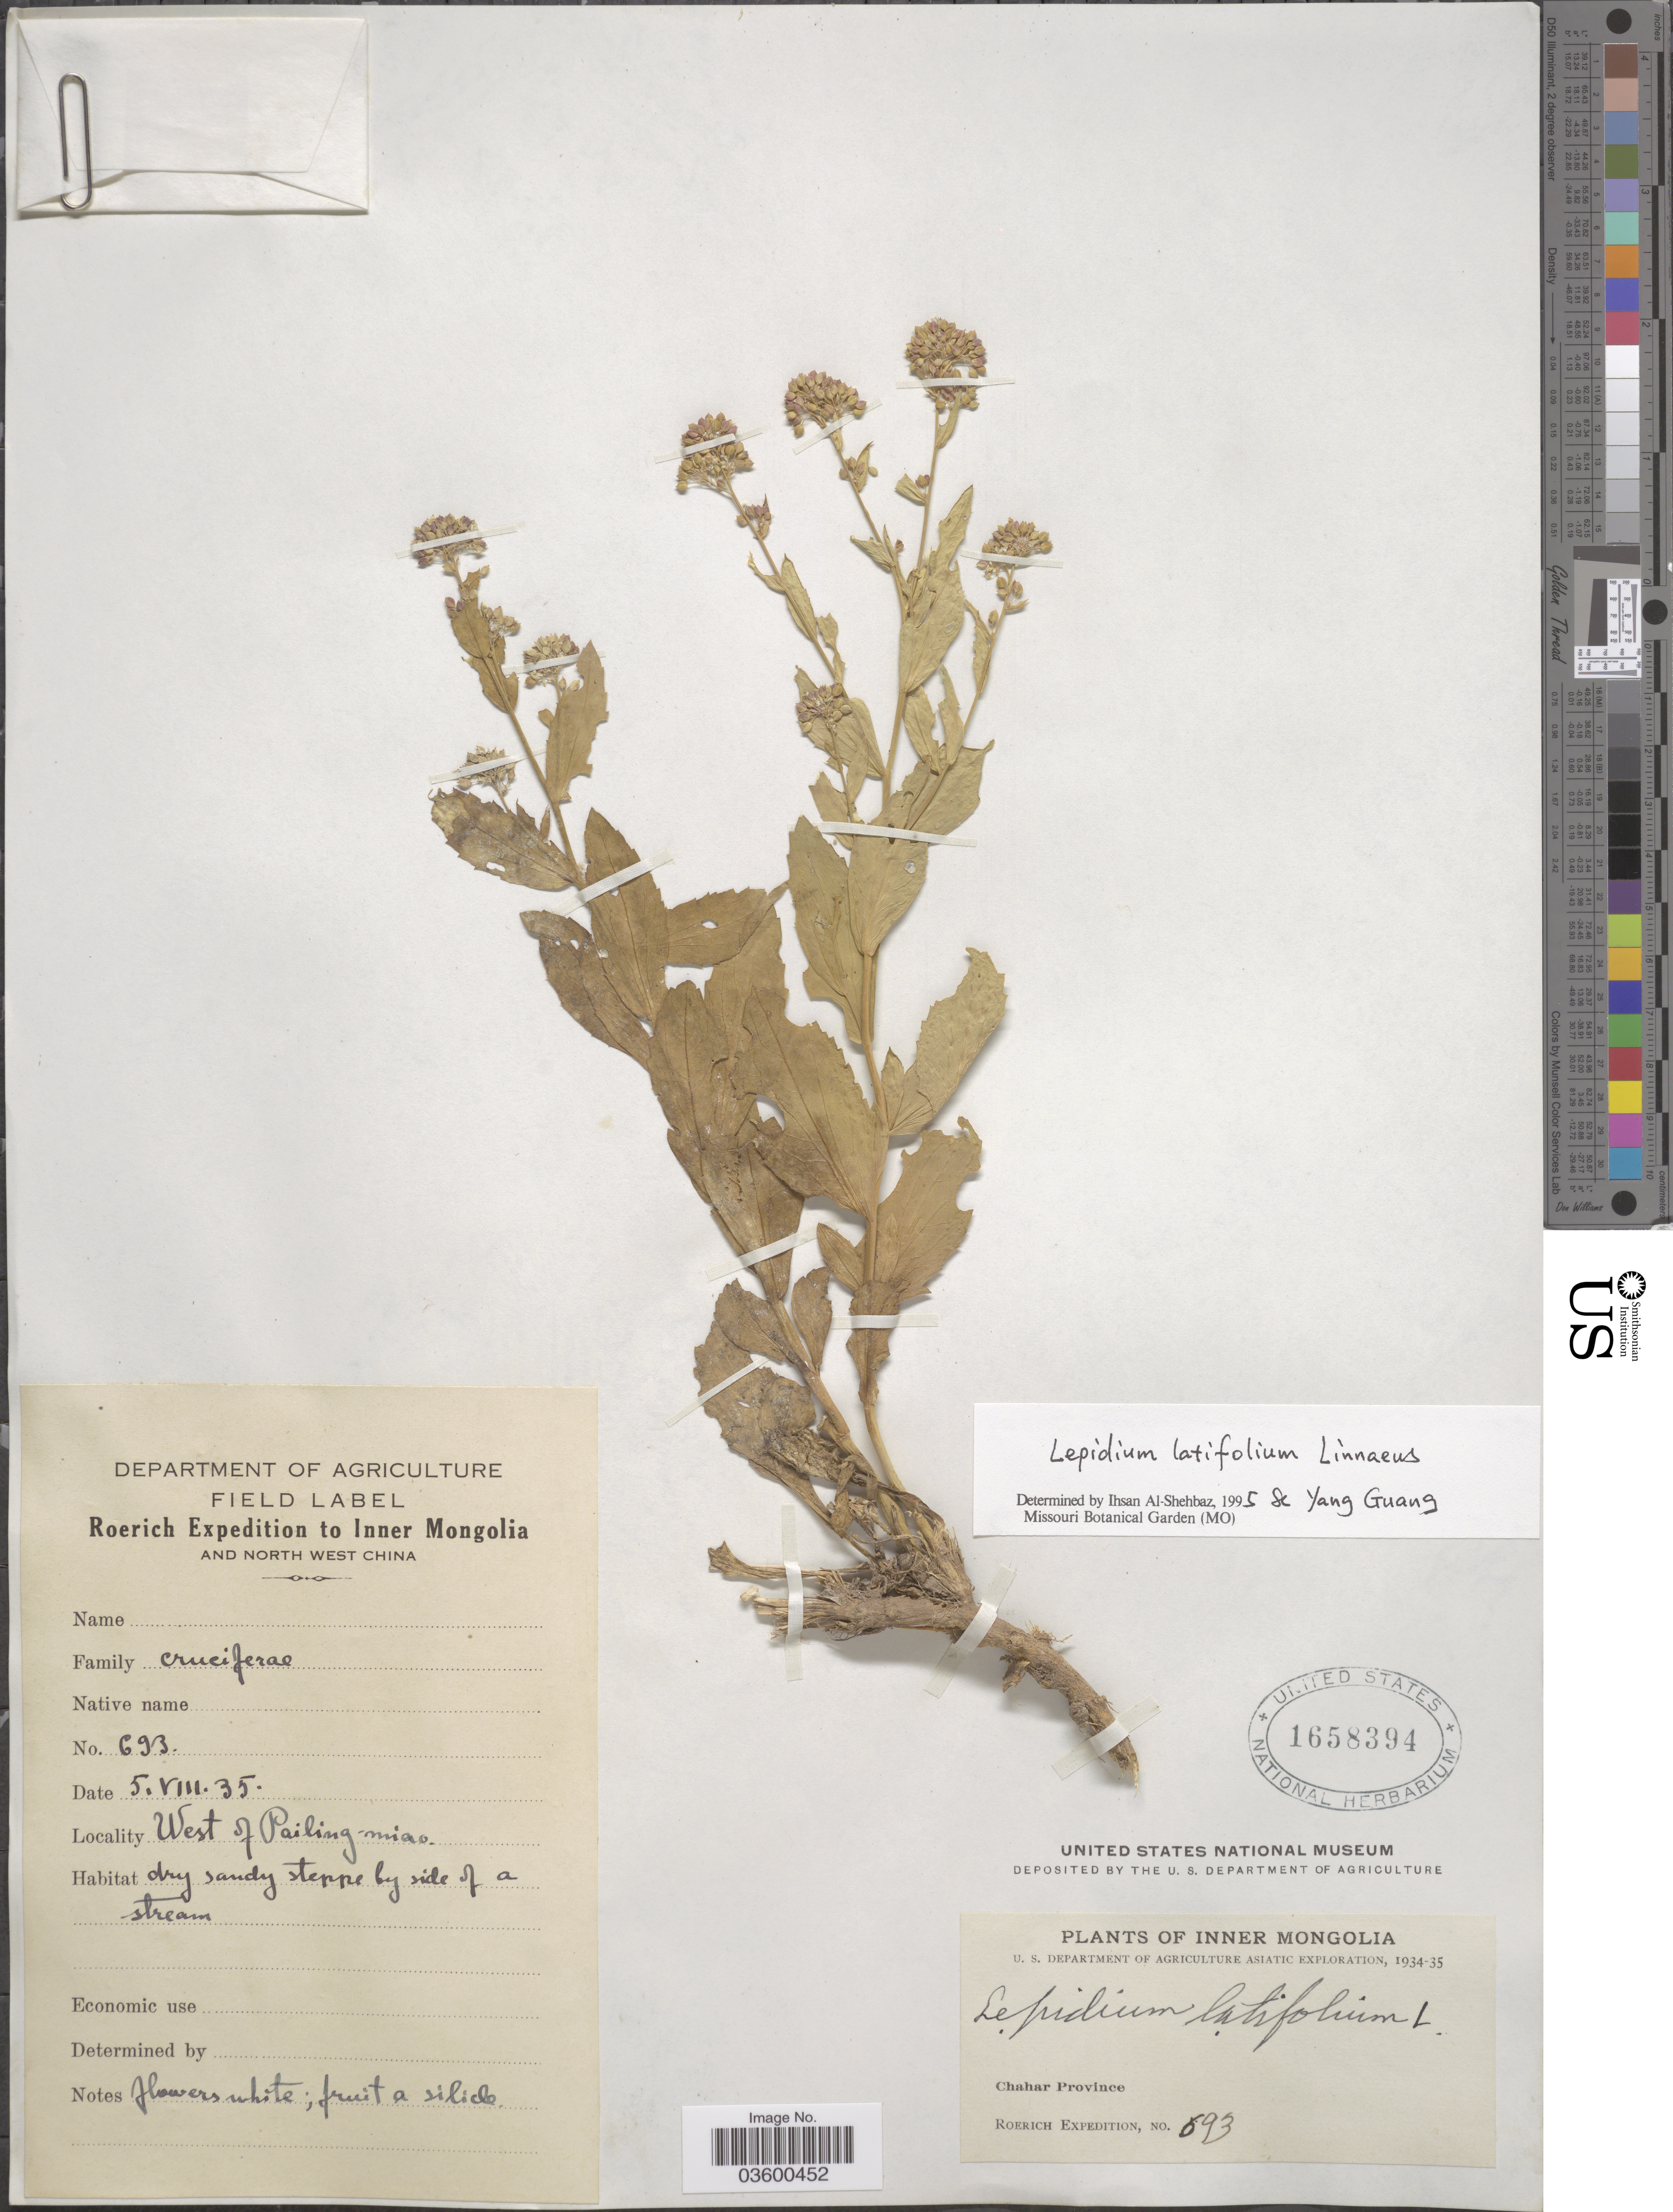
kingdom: Plantae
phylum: Tracheophyta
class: Magnoliopsida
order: Brassicales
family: Brassicaceae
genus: Lepidium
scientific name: Lepidium latifolium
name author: L.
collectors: Roerich Expedition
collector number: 693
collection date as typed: Transcribed d/m/y: 5/8/35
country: China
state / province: Nei Monggol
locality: West of Pailing-miao. Chahar Province. Inner Mongolia.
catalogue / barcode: US 1658394